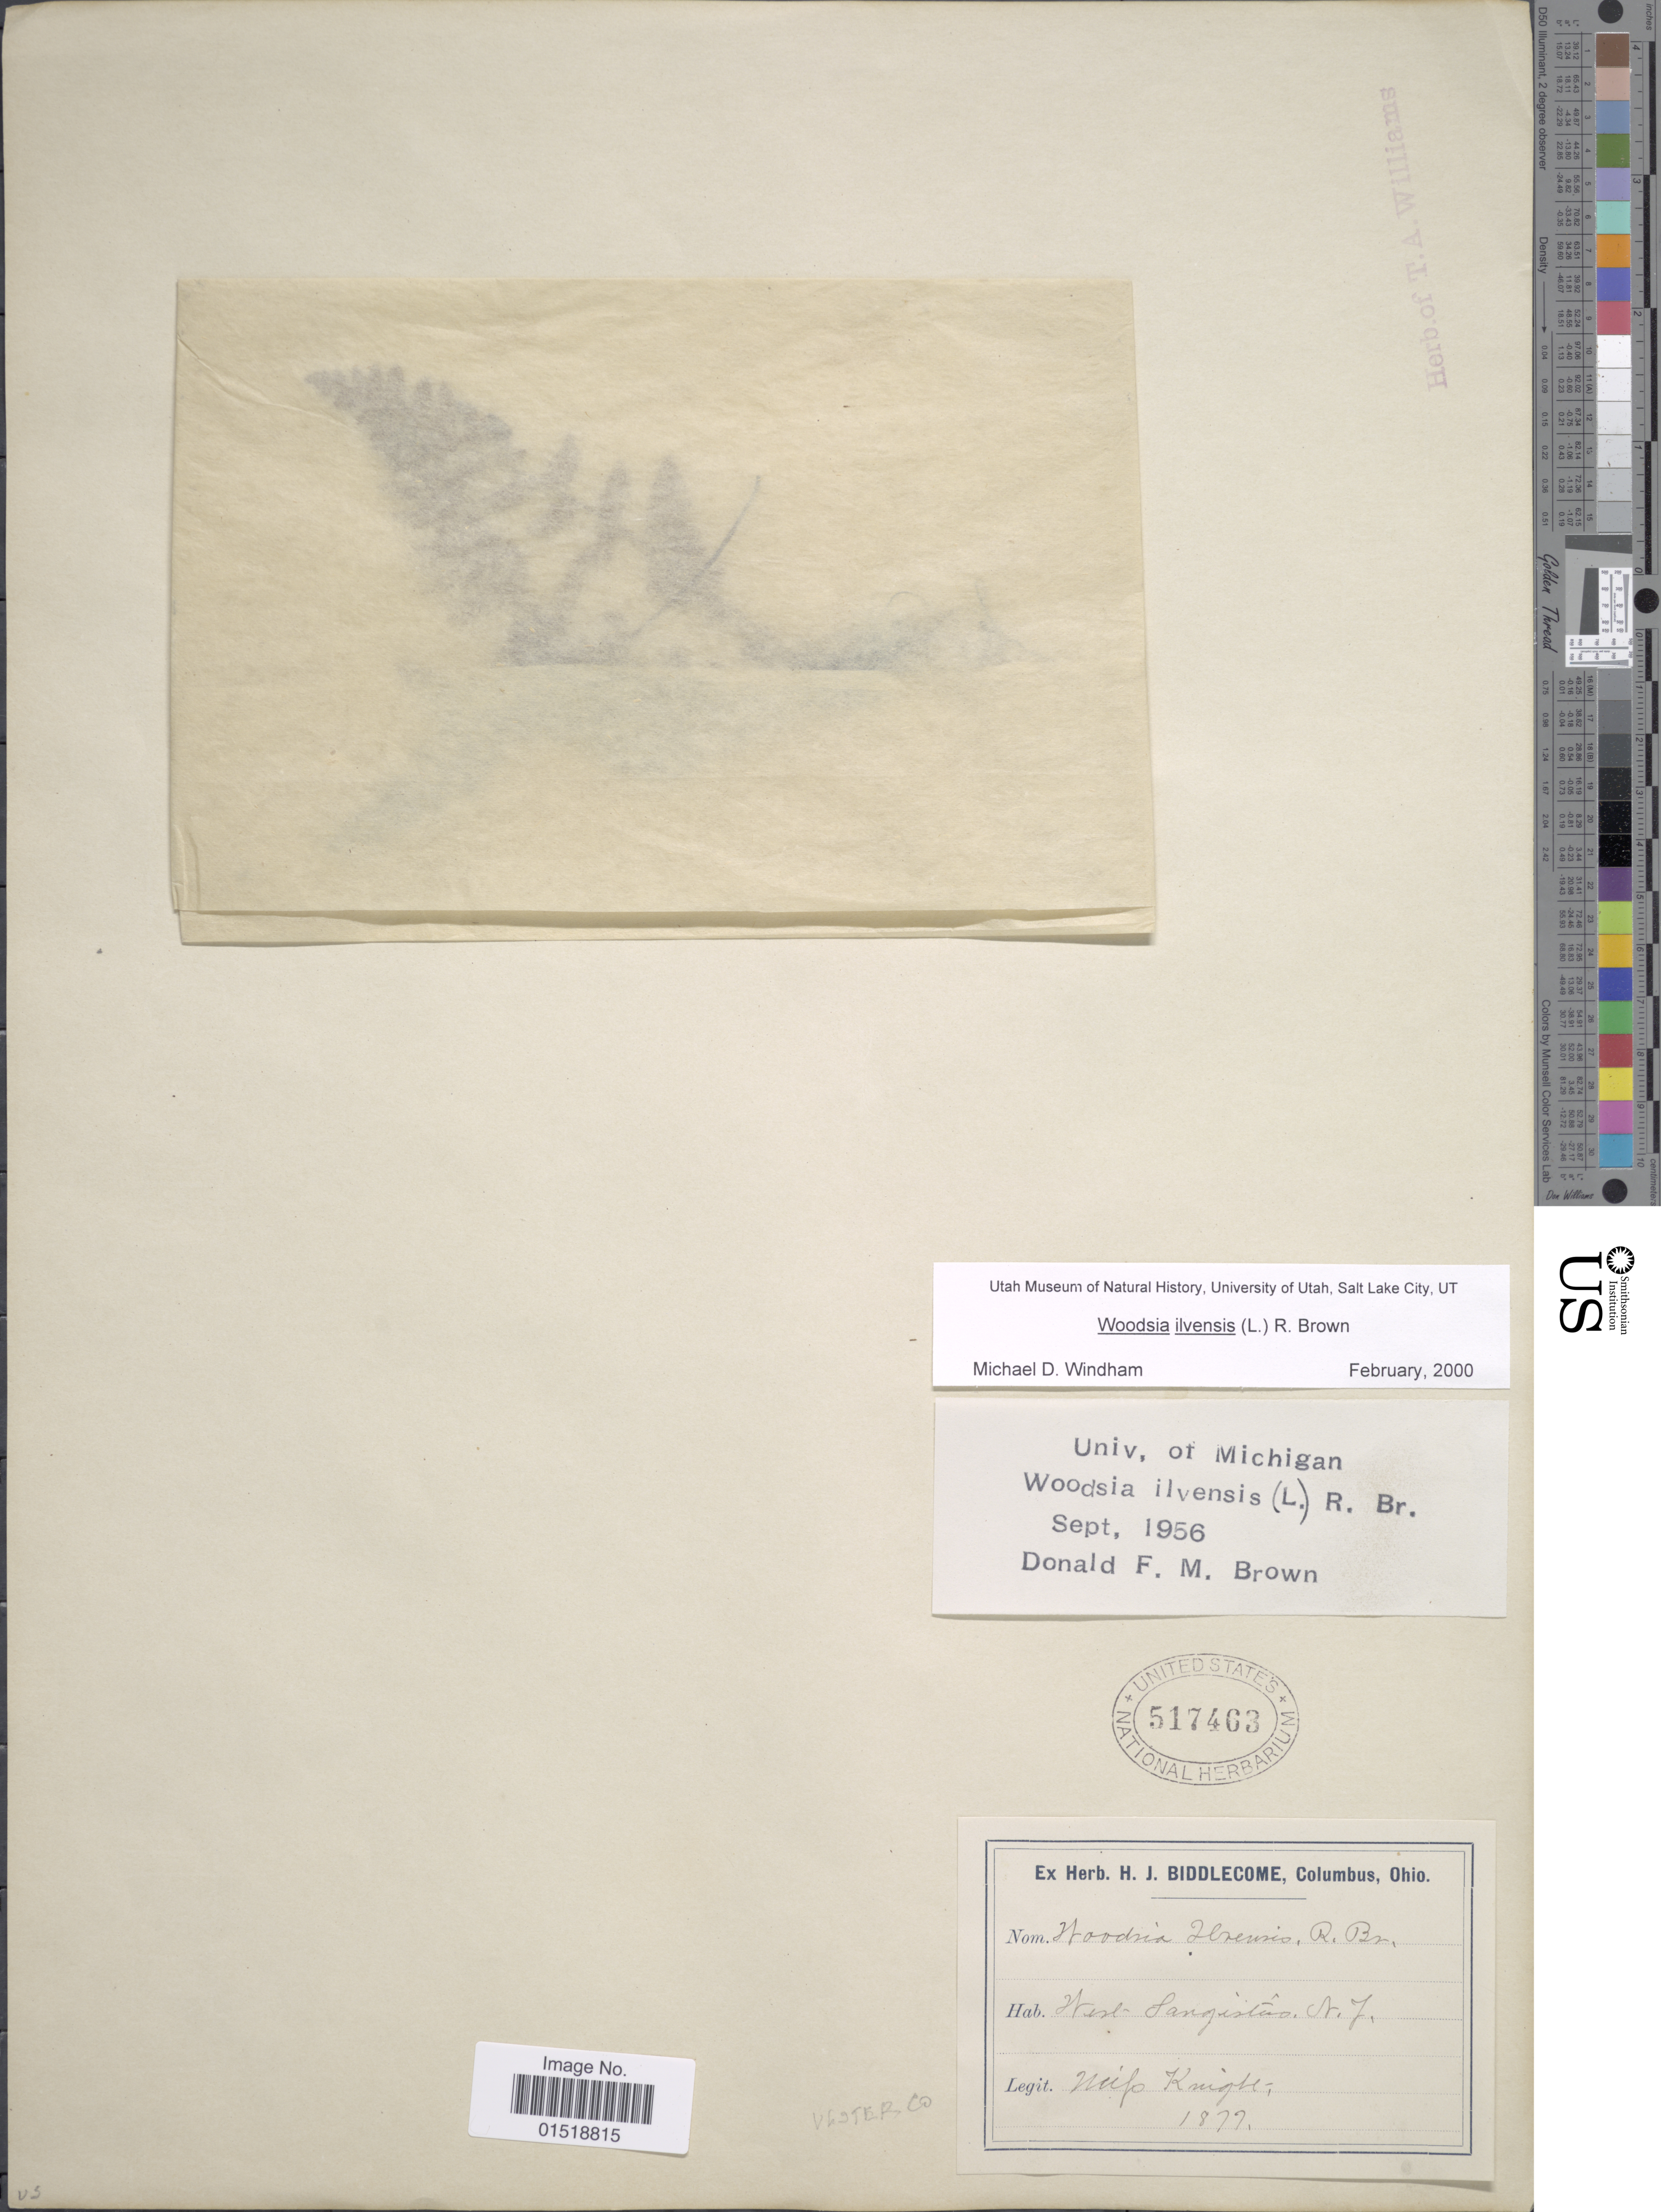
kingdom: Plantae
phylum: Tracheophyta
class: Polypodiopsida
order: Polypodiales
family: Woodsiaceae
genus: Woodsia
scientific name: Woodsia ilvensis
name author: (L.) R. Br.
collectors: -. Knight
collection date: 1877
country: United States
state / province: New Jersey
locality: West Sangistas, N.J. [interpreted]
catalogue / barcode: US 517463